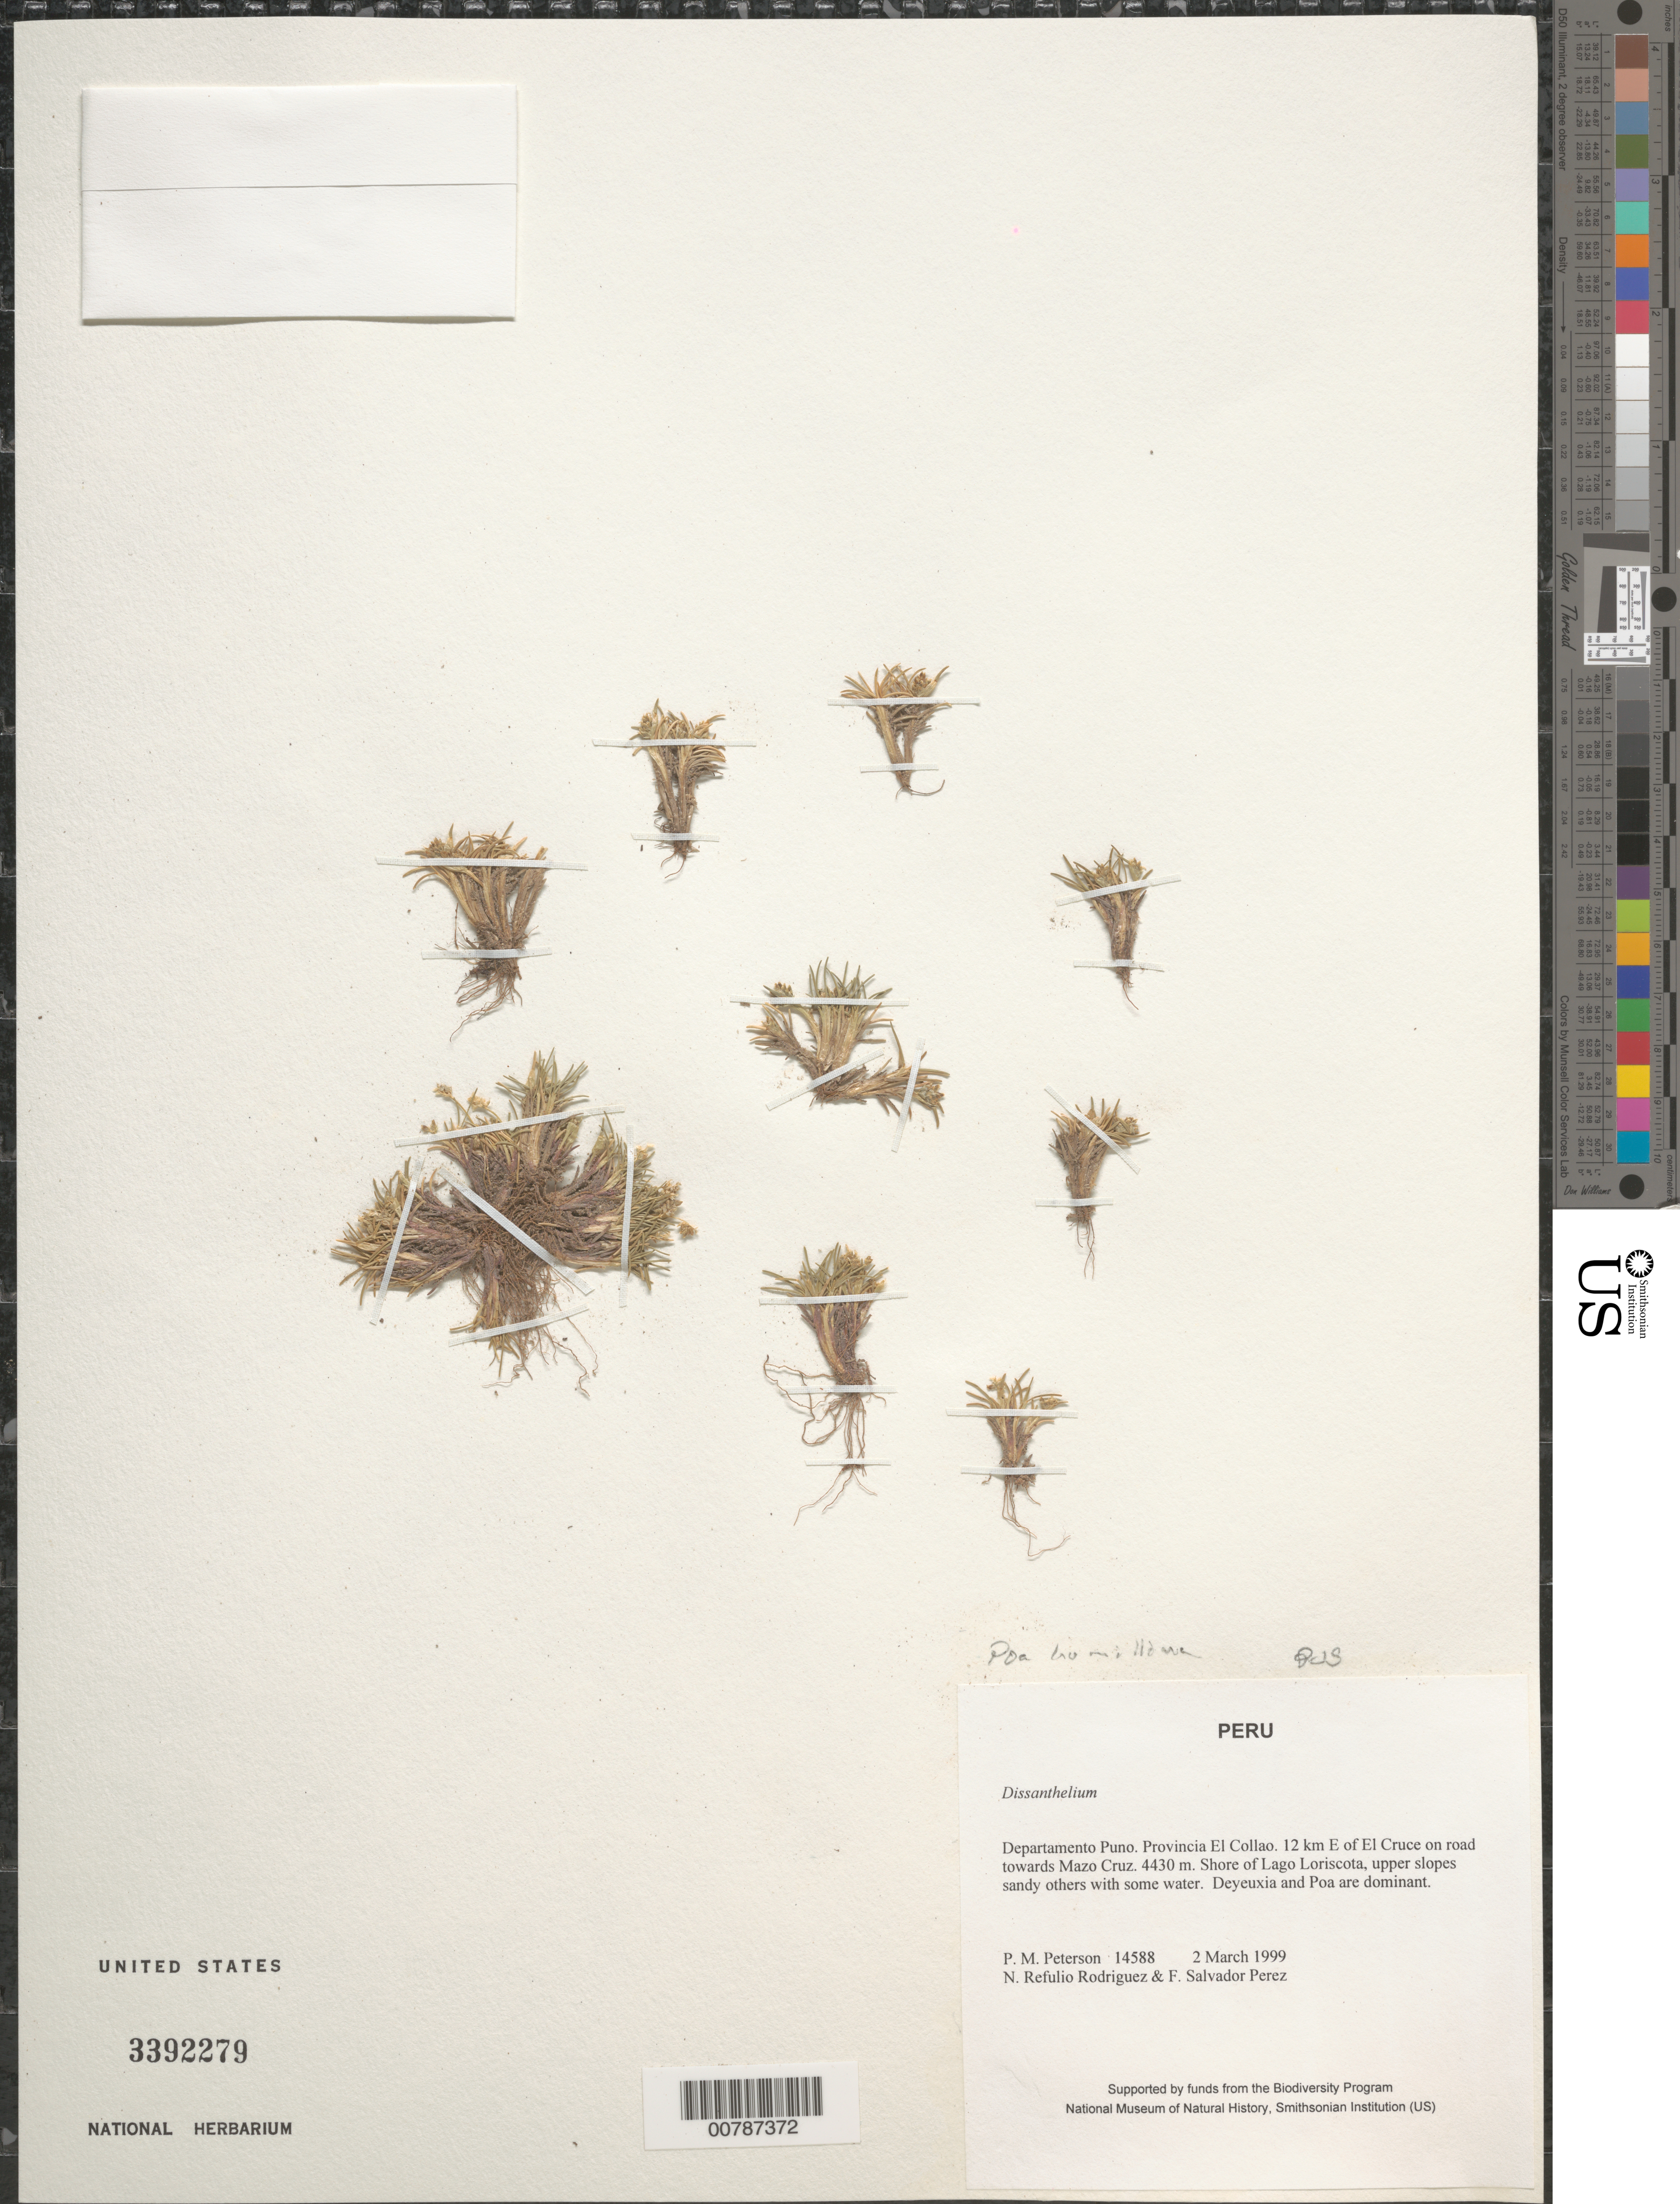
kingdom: Plantae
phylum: Tracheophyta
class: Liliopsida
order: Poales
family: Poaceae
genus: Poa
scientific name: Poa humillima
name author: Pilg.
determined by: Soreng, Robert J., Research Associate (BOT), Smithsonian Institution - National Museum of Natural History (UNITED STATES)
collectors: P. M. Peterson, N. Refulio-Rodríguez & F. Salvador Perez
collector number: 14588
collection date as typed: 02 Mar 1999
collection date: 1999-03-02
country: Peru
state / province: Puno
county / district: El Collao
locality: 12 km E of El Cruce on road towards Mazo Cruz.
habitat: Shore of Lago Loriscota, upper slopes sandy others with some water. Deyeuxia and Poa are dominant.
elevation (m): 4430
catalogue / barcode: US 3392279